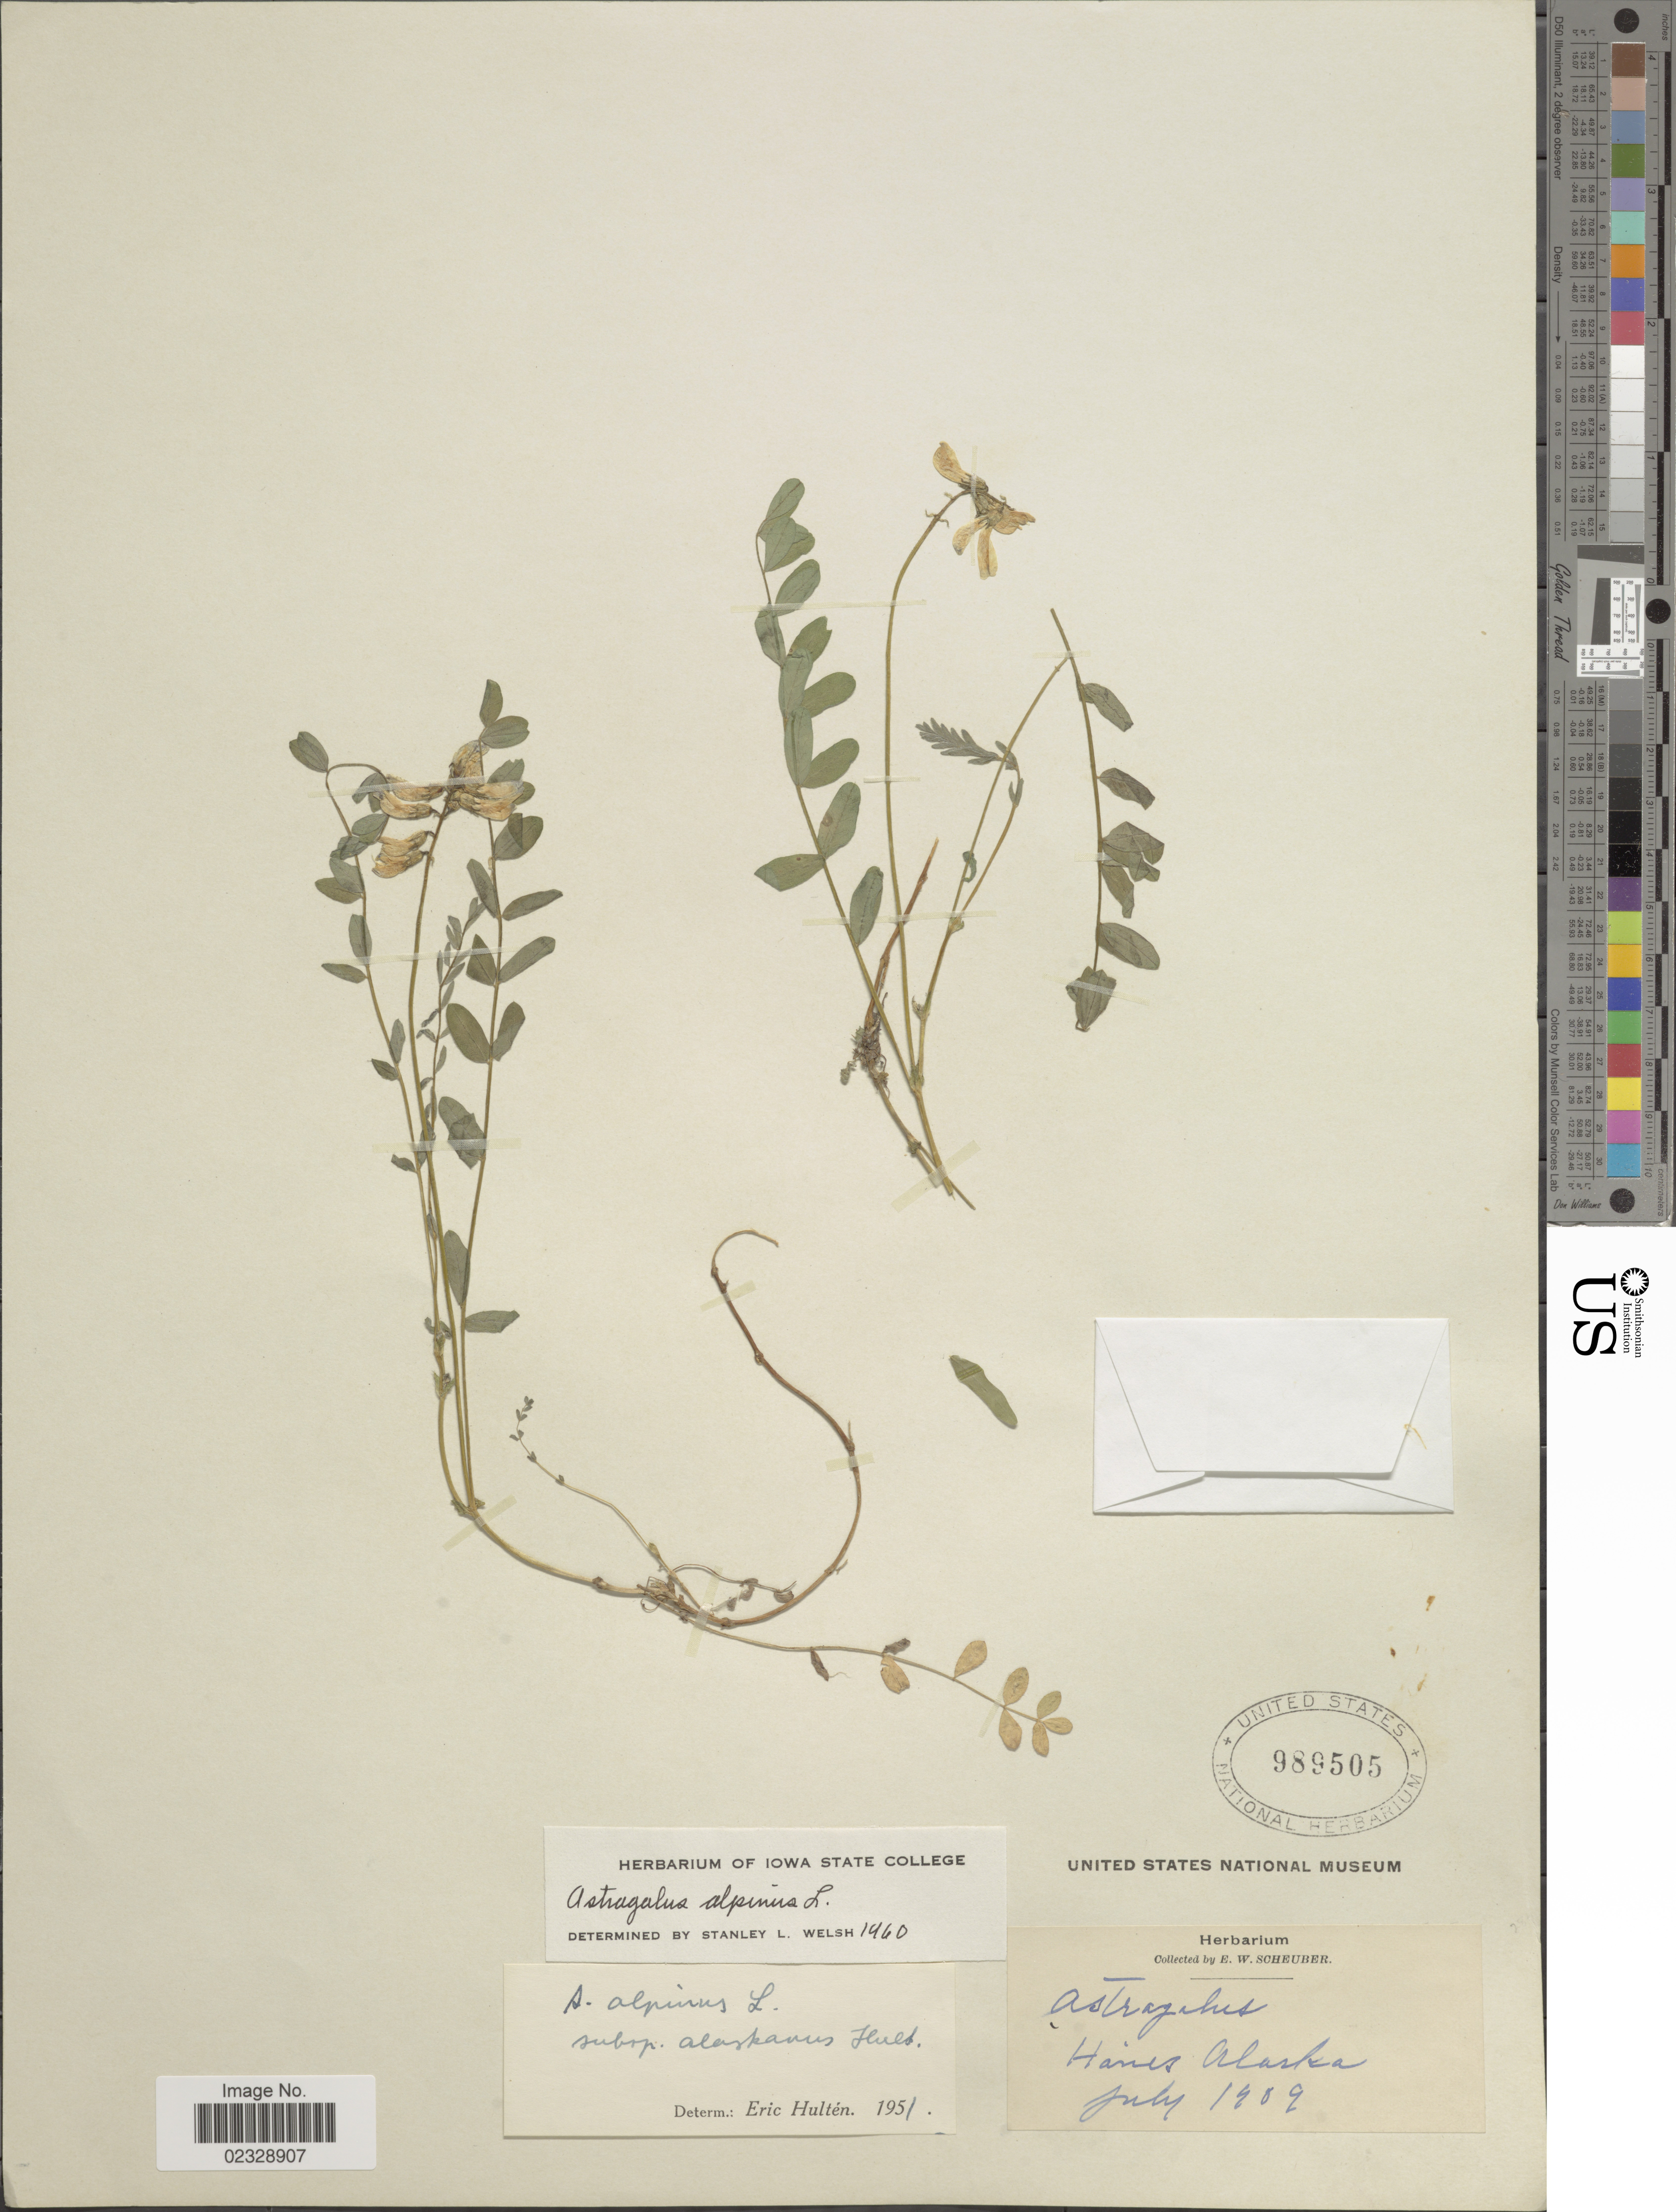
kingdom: Plantae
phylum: Tracheophyta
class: Magnoliopsida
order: Fabales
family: Fabaceae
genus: Astragalus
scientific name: Astragalus alpinus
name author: L.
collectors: E. Scheuber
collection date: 1909-07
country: United States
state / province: Alaska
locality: Hanes Alaska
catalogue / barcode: US 989505